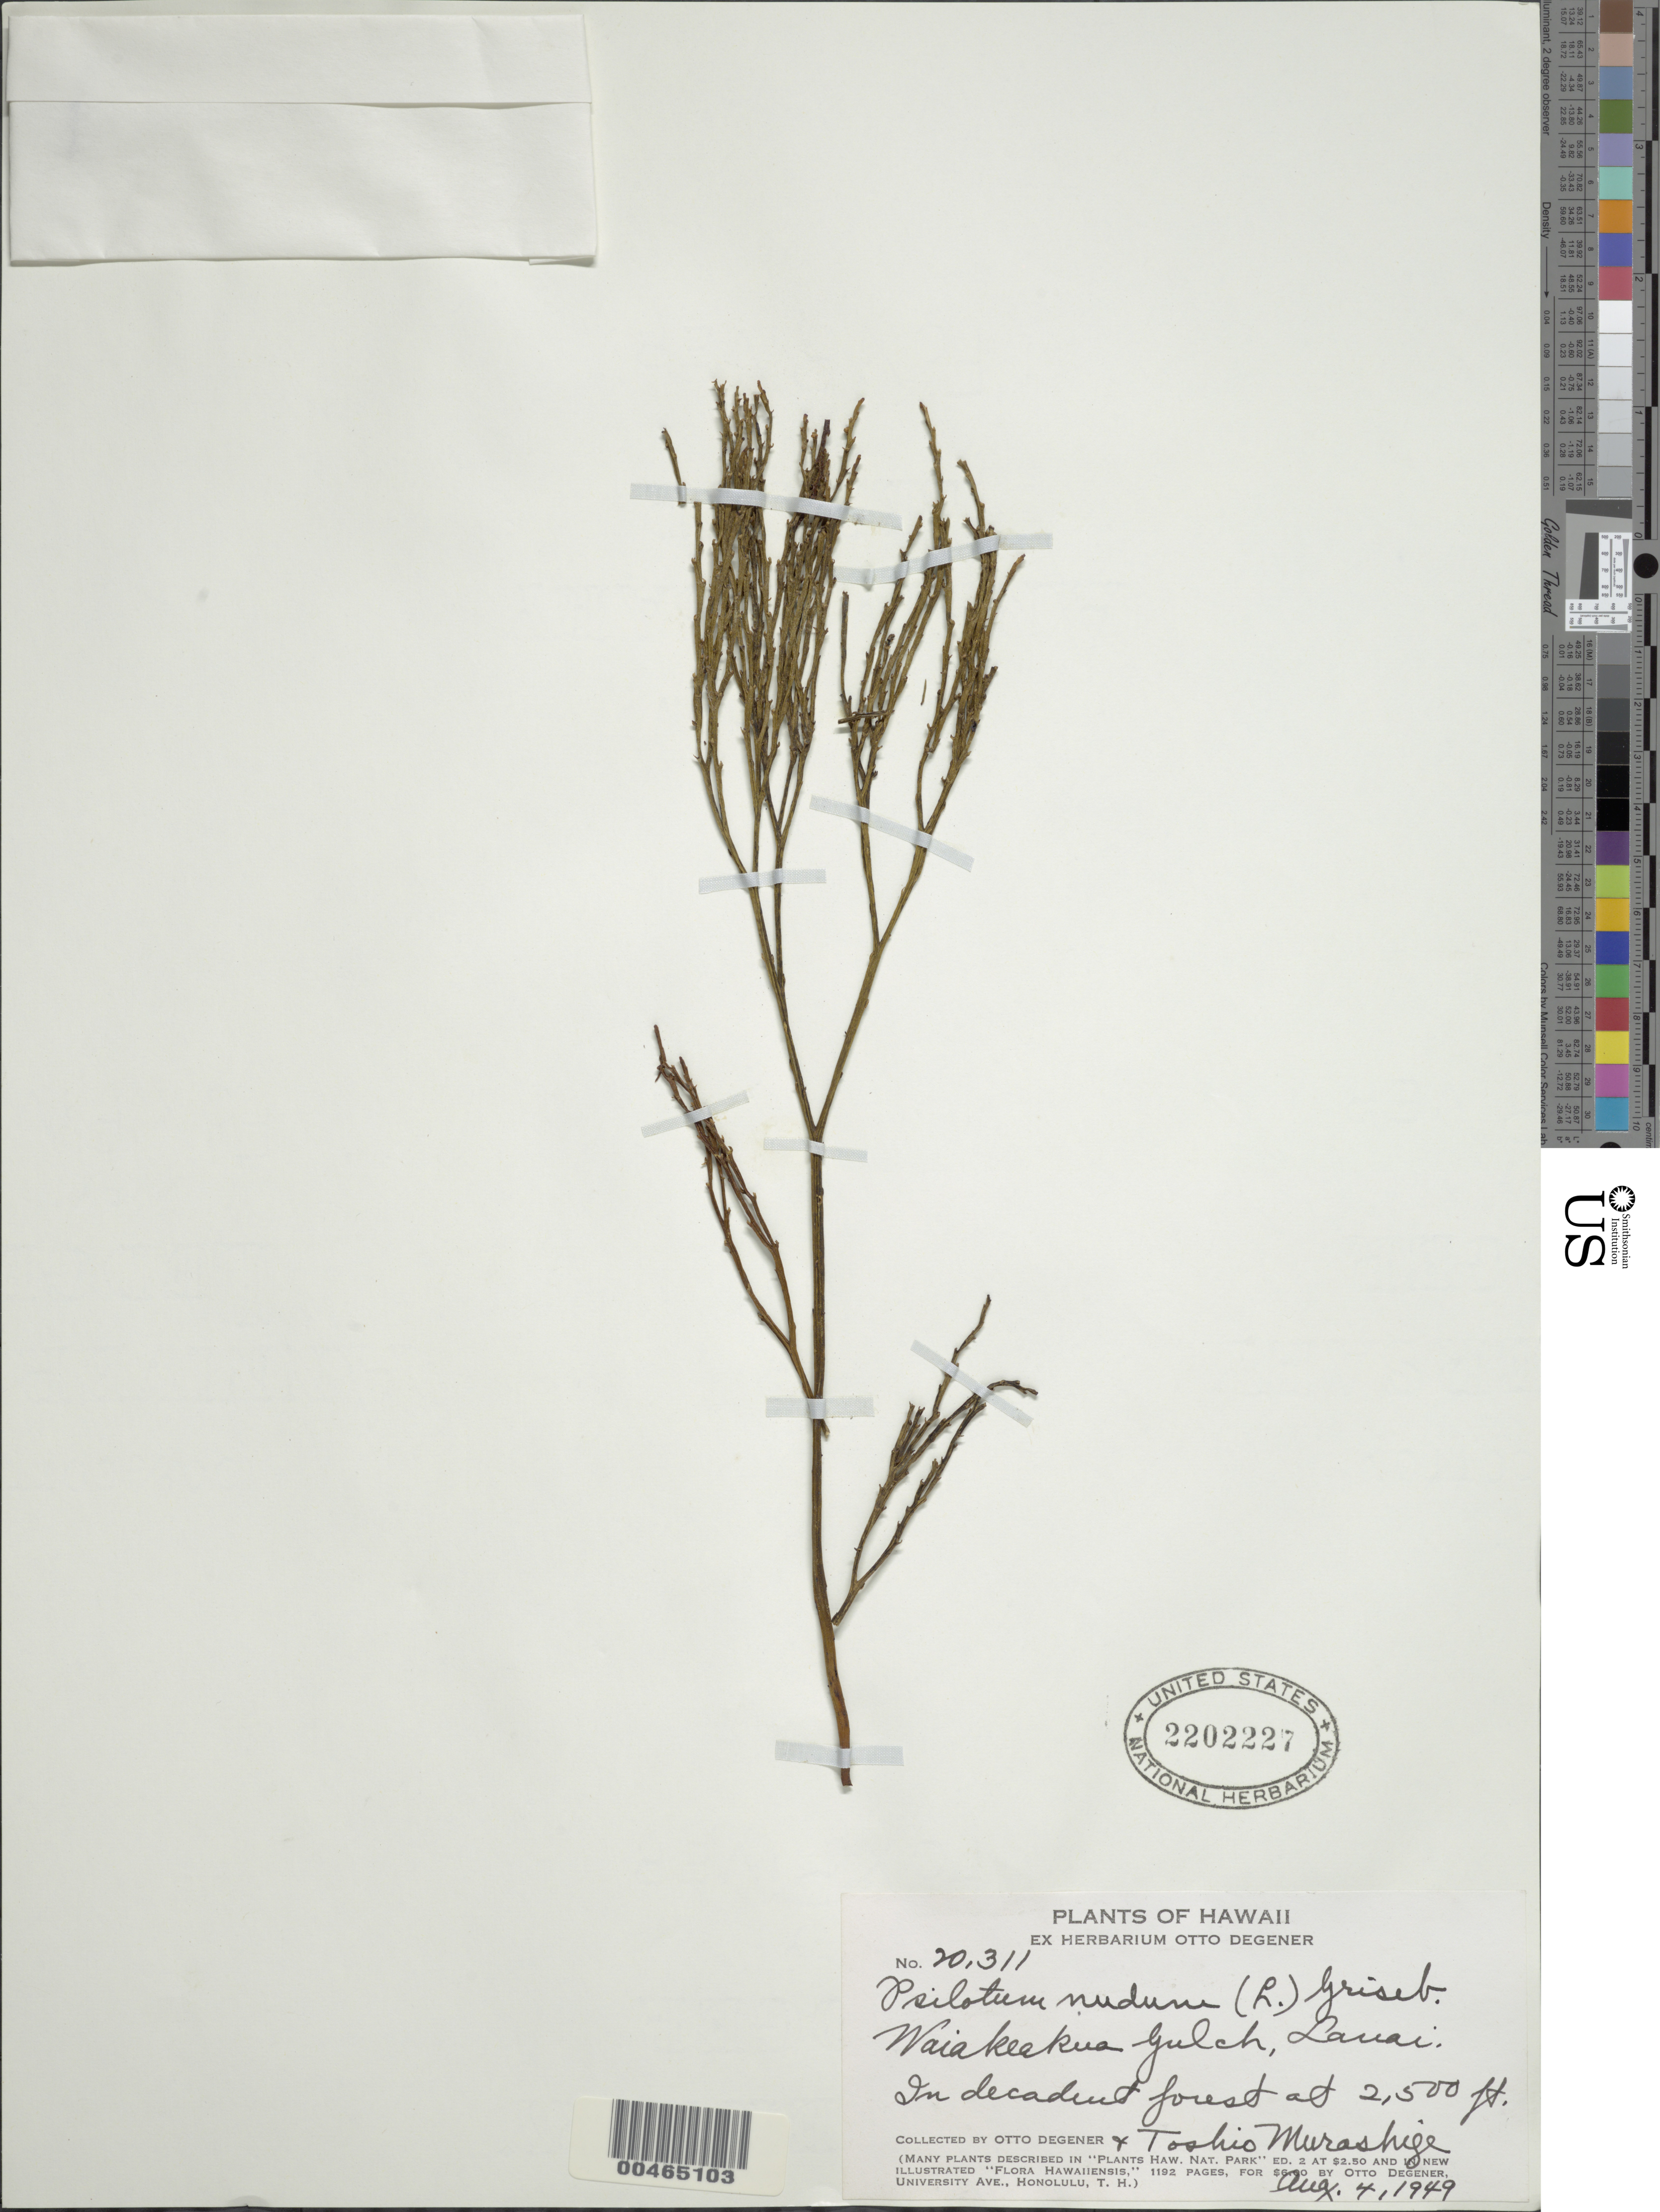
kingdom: Plantae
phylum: Tracheophyta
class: Polypodiopsida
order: Psilotales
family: Psilotaceae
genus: Psilotum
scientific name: Psilotum nudum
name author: (L.) P. Beauv.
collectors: O. Degener & T. Murashige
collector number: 20311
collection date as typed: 4 Aug 1949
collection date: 1949-08-04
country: United States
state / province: Hawaii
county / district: Maui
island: Lana'i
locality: Waiakeakua Gulch, Lanai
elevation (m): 762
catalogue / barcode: US 2202227